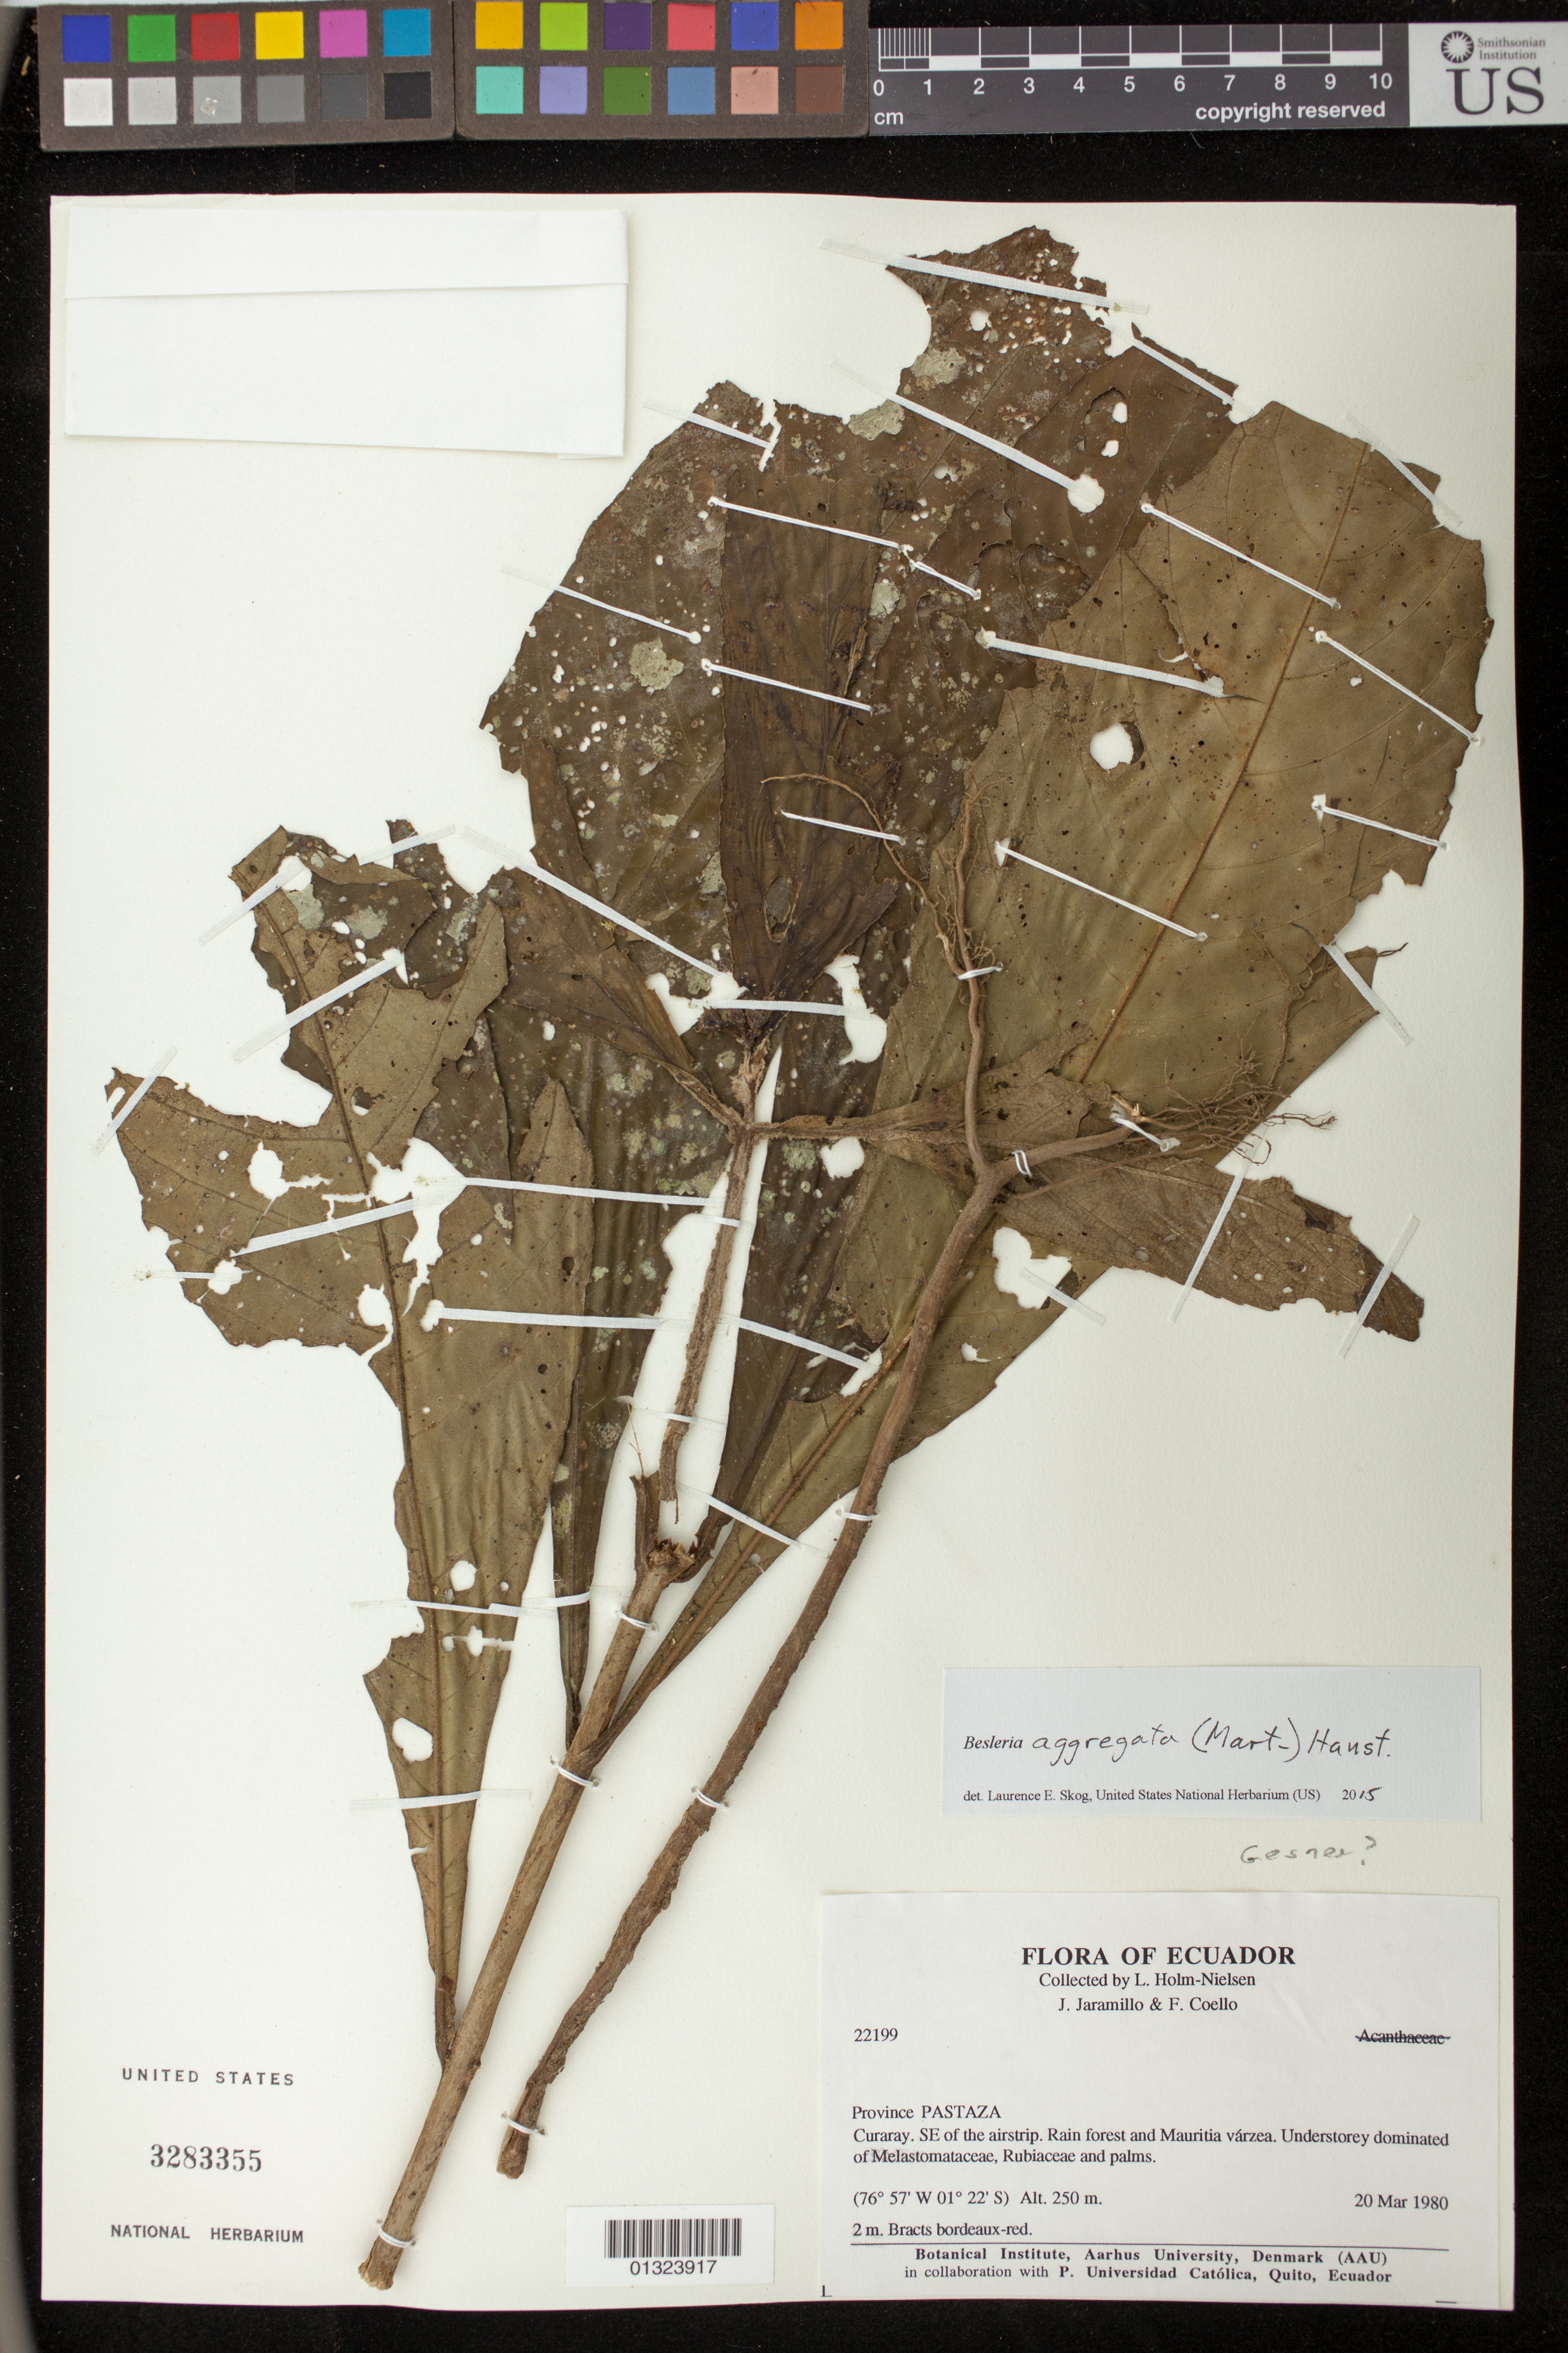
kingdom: Plantae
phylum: Tracheophyta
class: Magnoliopsida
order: Lamiales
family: Gesneriaceae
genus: Besleria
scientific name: Besleria aggregata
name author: (Mart.) Hanst.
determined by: Skog, Laurence E.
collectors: L. B. Holm-Nielsen, J. L. Jaramillo & F. Coello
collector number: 22199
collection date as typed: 20 Mar 1980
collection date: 1980-03-20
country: Ecuador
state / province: Pastaza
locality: Curaray, SE of the airstrip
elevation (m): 250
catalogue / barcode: US 3283355